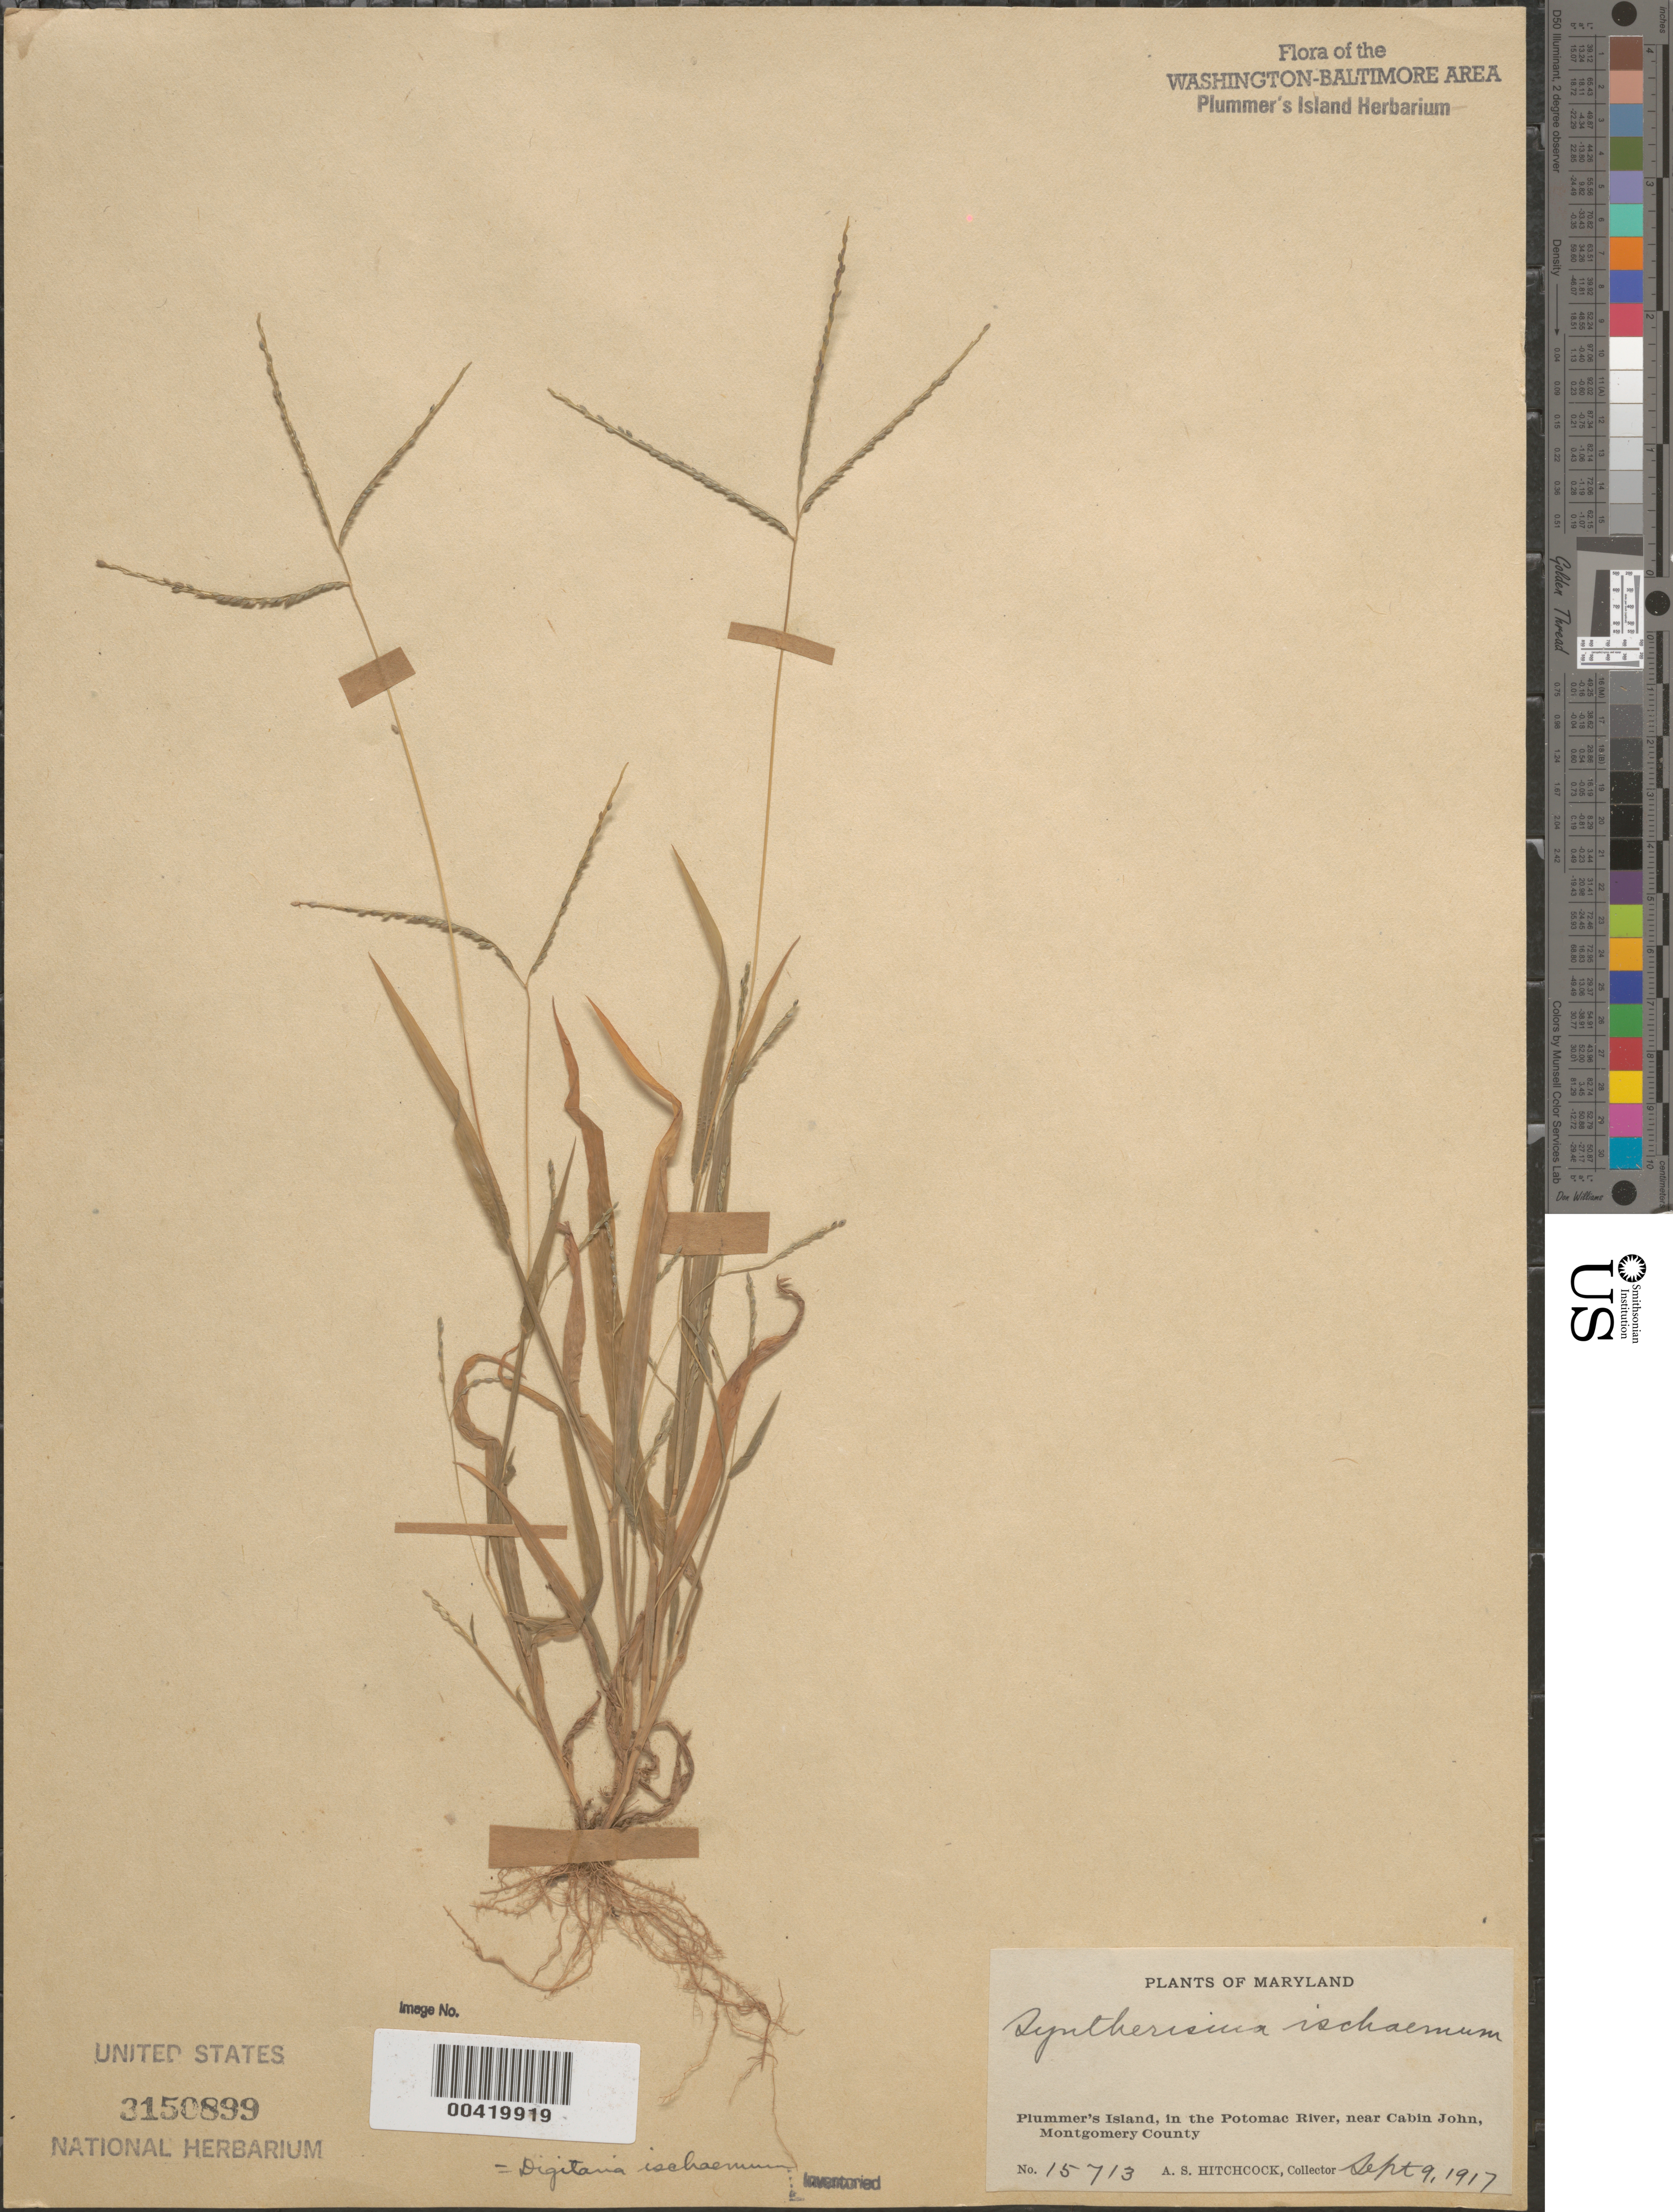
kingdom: Plantae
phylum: Tracheophyta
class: Liliopsida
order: Poales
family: Poaceae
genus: Digitaria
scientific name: Digitaria ischaemum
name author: (Schreber) Schreber ex Muhl.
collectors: A. S. Hitchcock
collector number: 15713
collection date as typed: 09 Sep 1917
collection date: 1917-09-09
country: United States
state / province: Maryland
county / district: Montgomery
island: Plummers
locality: Plummer's Island C. & O. Canal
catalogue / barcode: US 3150899